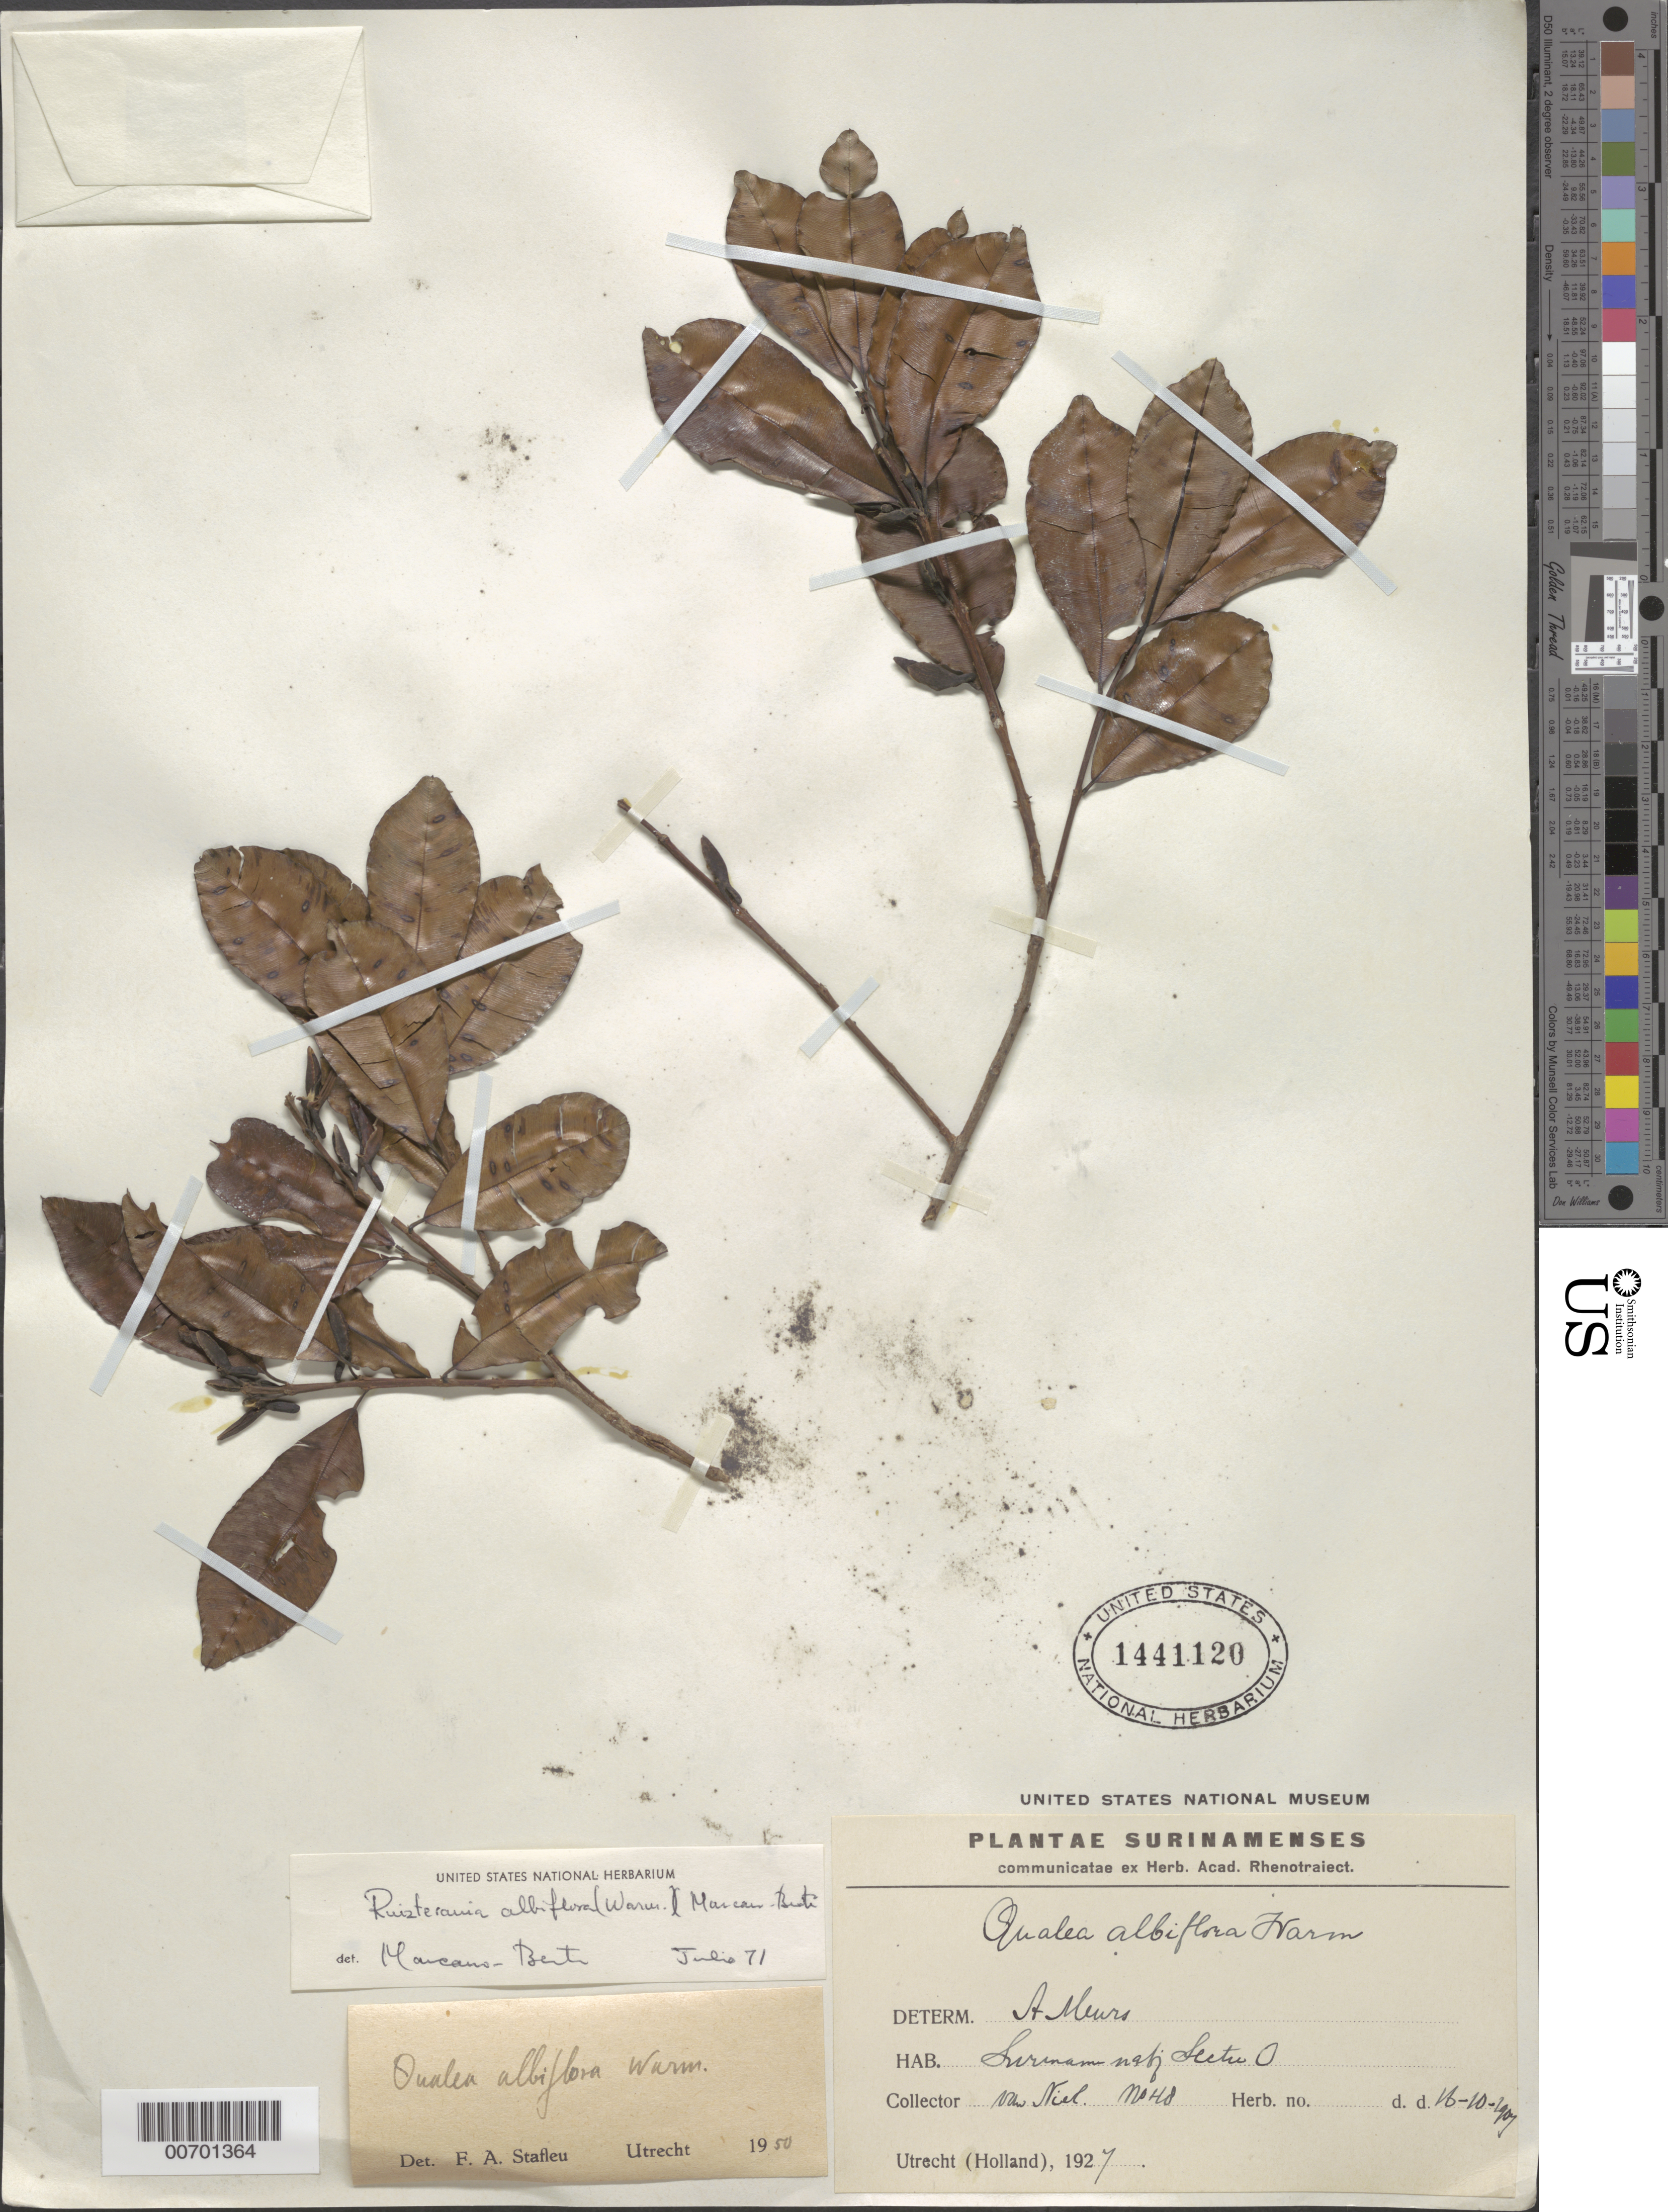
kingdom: Plantae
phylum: Tracheophyta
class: Magnoliopsida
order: Myrtales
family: Vochysiaceae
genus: Ruizterania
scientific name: Ruizterania albiflora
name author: (Warm.) Marc.-Berti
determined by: Marcano-Berti, L.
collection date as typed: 16-Oct-17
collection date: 1917-10-16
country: Suriname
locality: Sectie O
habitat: Forest reserve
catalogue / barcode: US 1441120